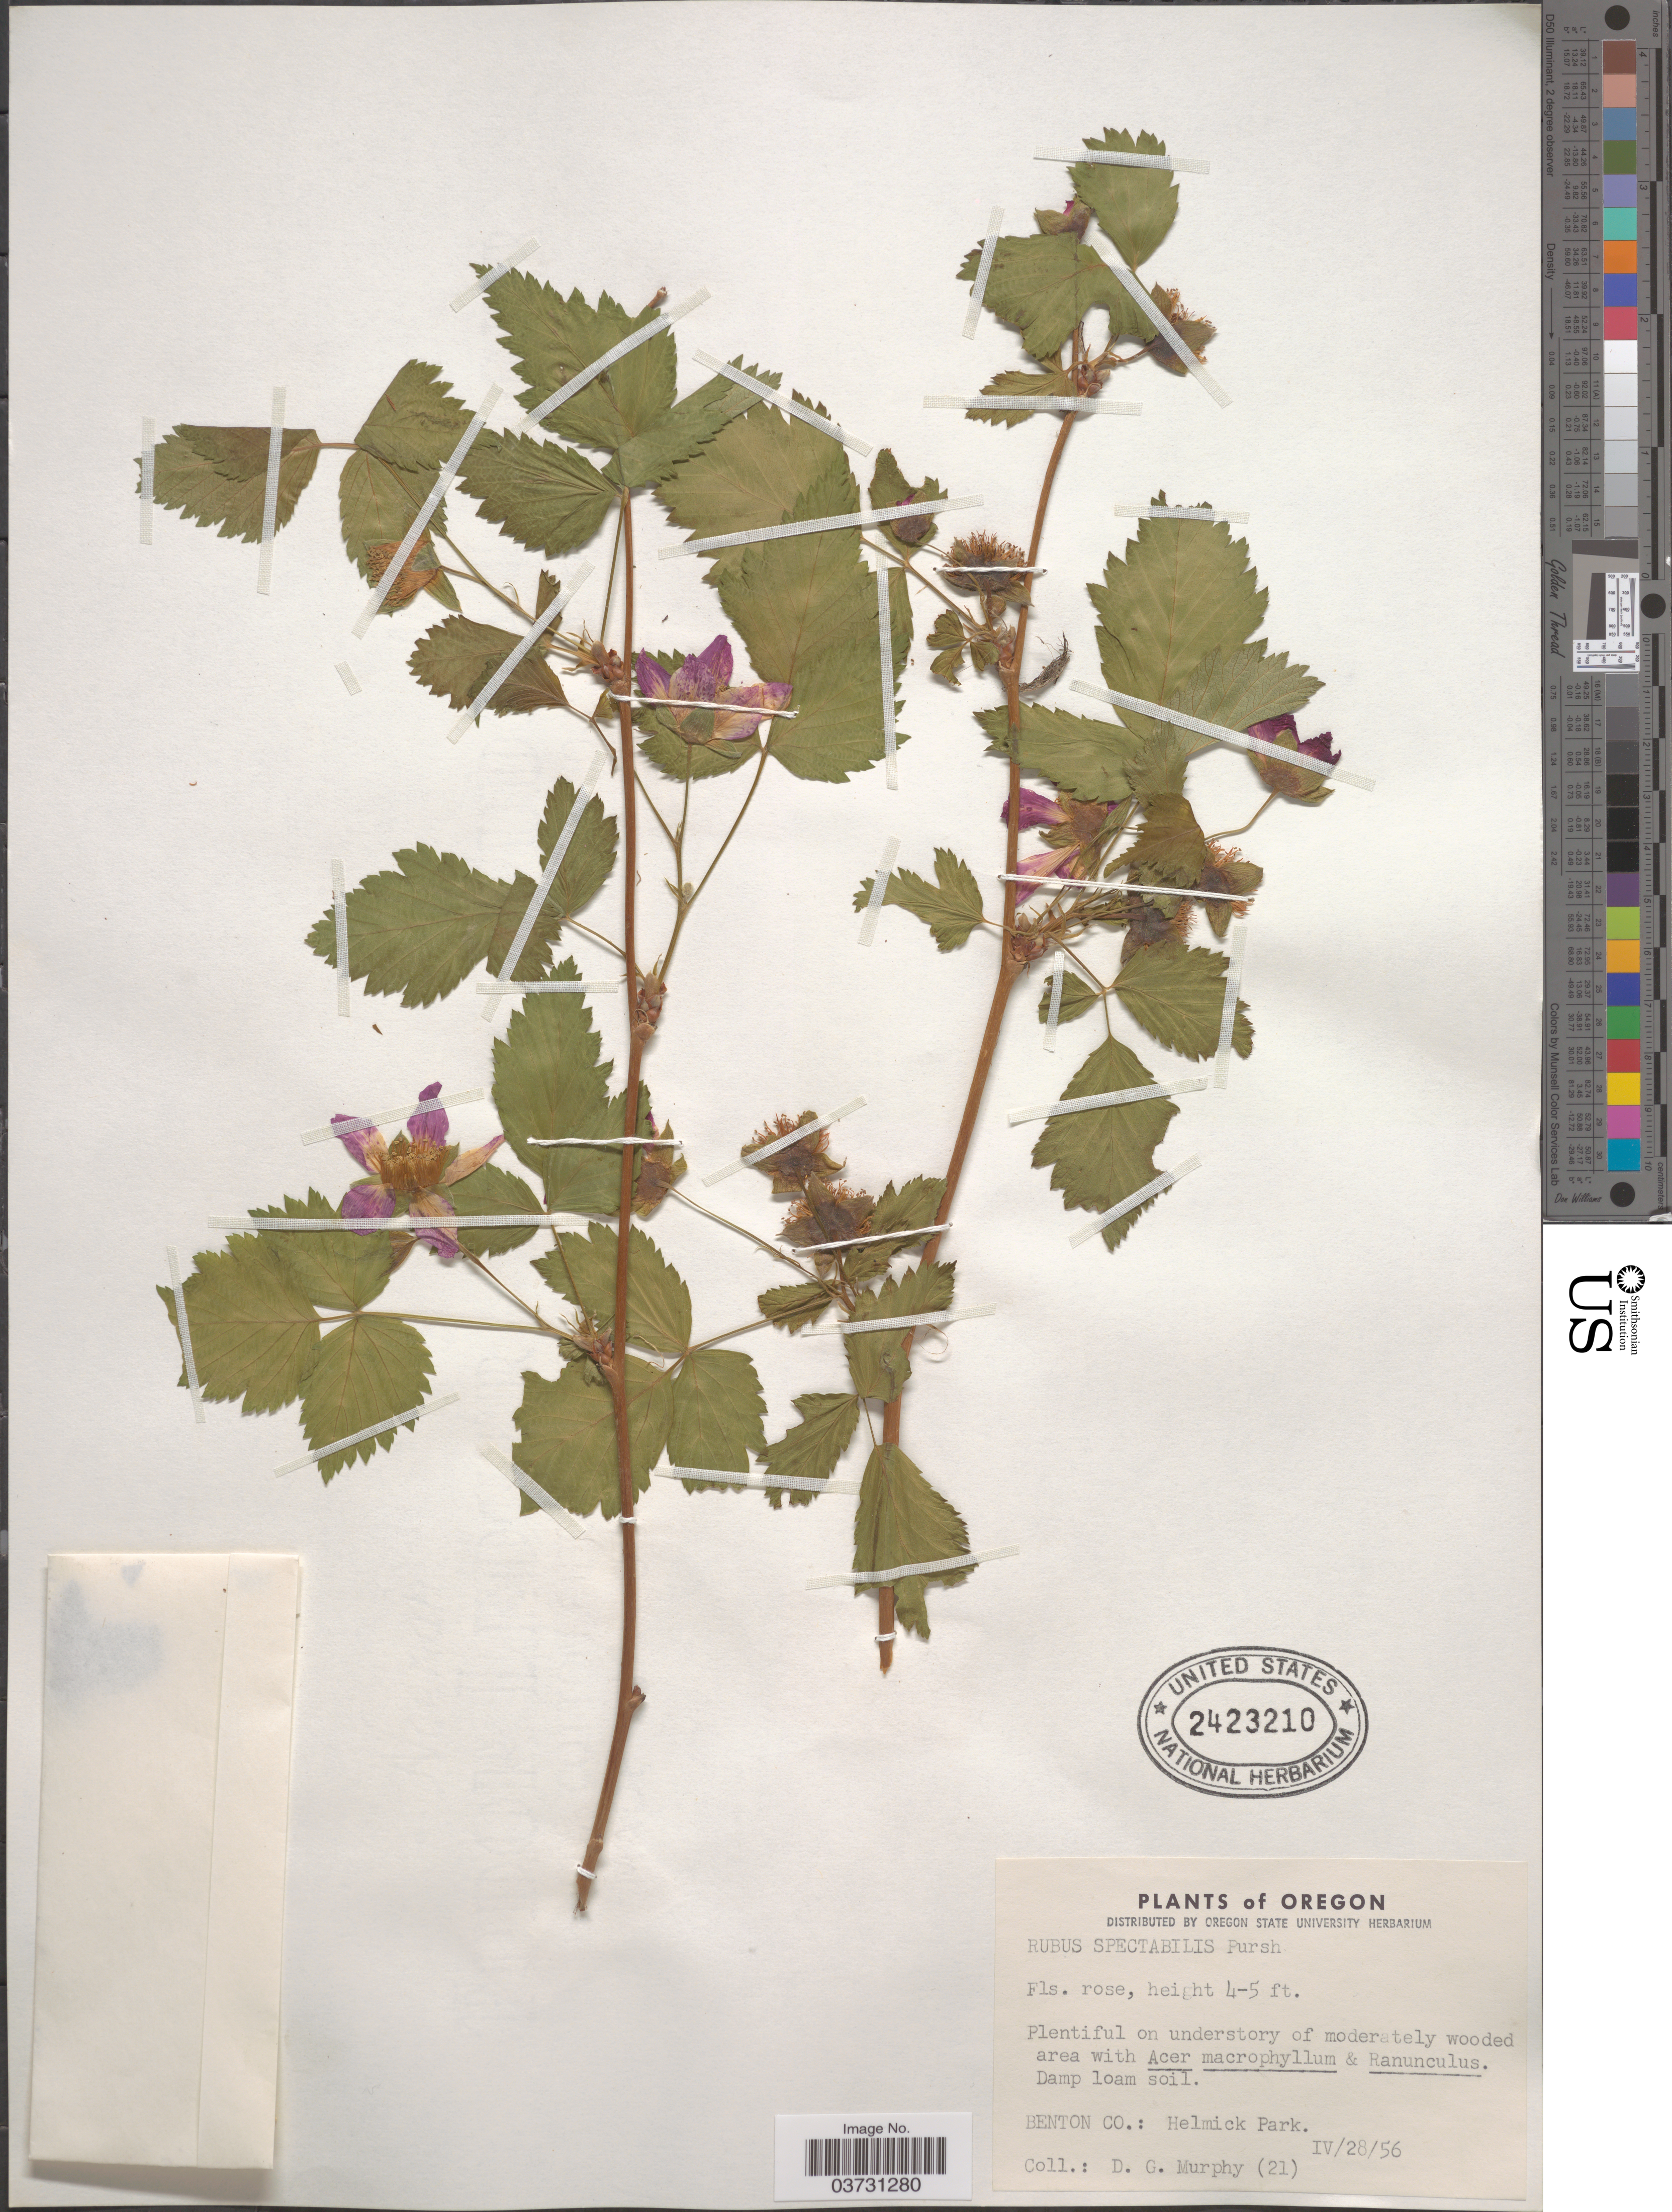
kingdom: Plantae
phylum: Tracheophyta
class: Magnoliopsida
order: Rosales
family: Rosaceae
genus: Rubus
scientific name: Rubus spectabilis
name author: Pursh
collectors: D. Murphy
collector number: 21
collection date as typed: Transcribed d/m/y: 28/4/56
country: United States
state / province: Oregon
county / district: Benton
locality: Benton Co.: Helmick Park.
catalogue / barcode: US 2423210